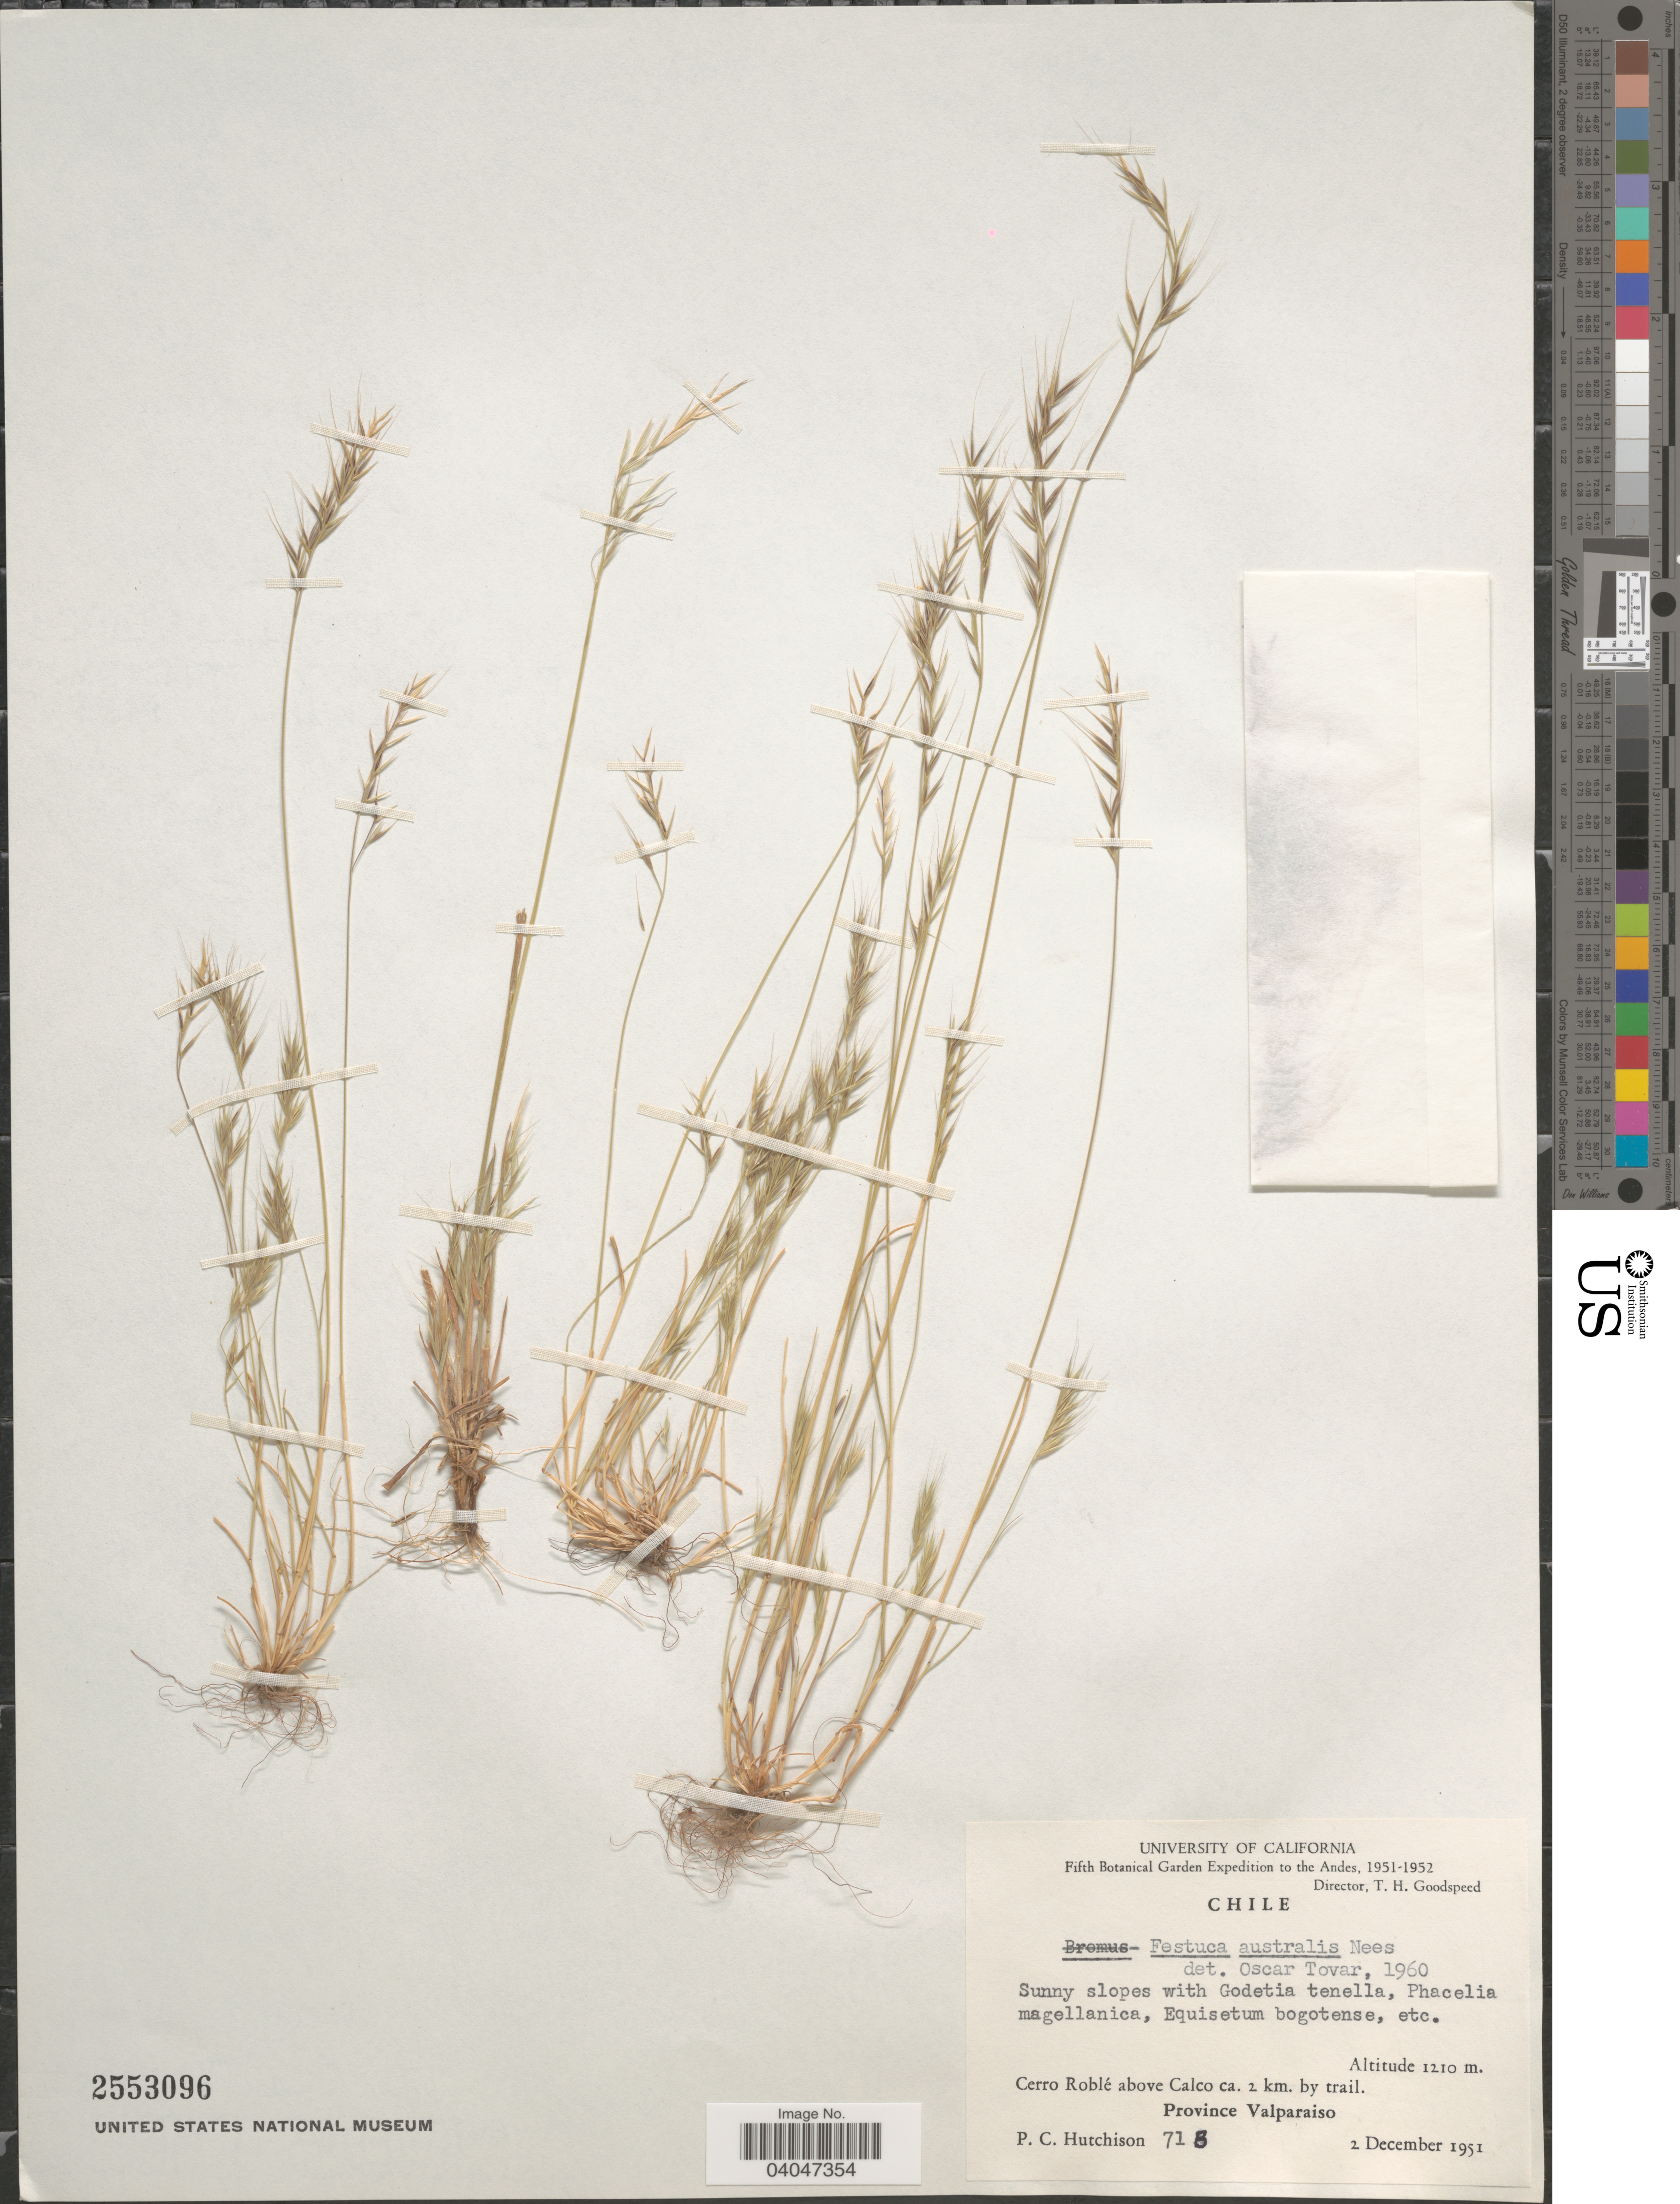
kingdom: Plantae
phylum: Tracheophyta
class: Liliopsida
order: Poales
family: Poaceae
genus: Festuca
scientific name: Festuca australis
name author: Nees ex Steud.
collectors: P. C. Hutchison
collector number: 715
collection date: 1951-12-02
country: Chile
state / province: Valparaíso (V)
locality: The Andes. Cerro Roblé above Calco ca. 2 km. by trail.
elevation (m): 1210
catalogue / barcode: US 2553096